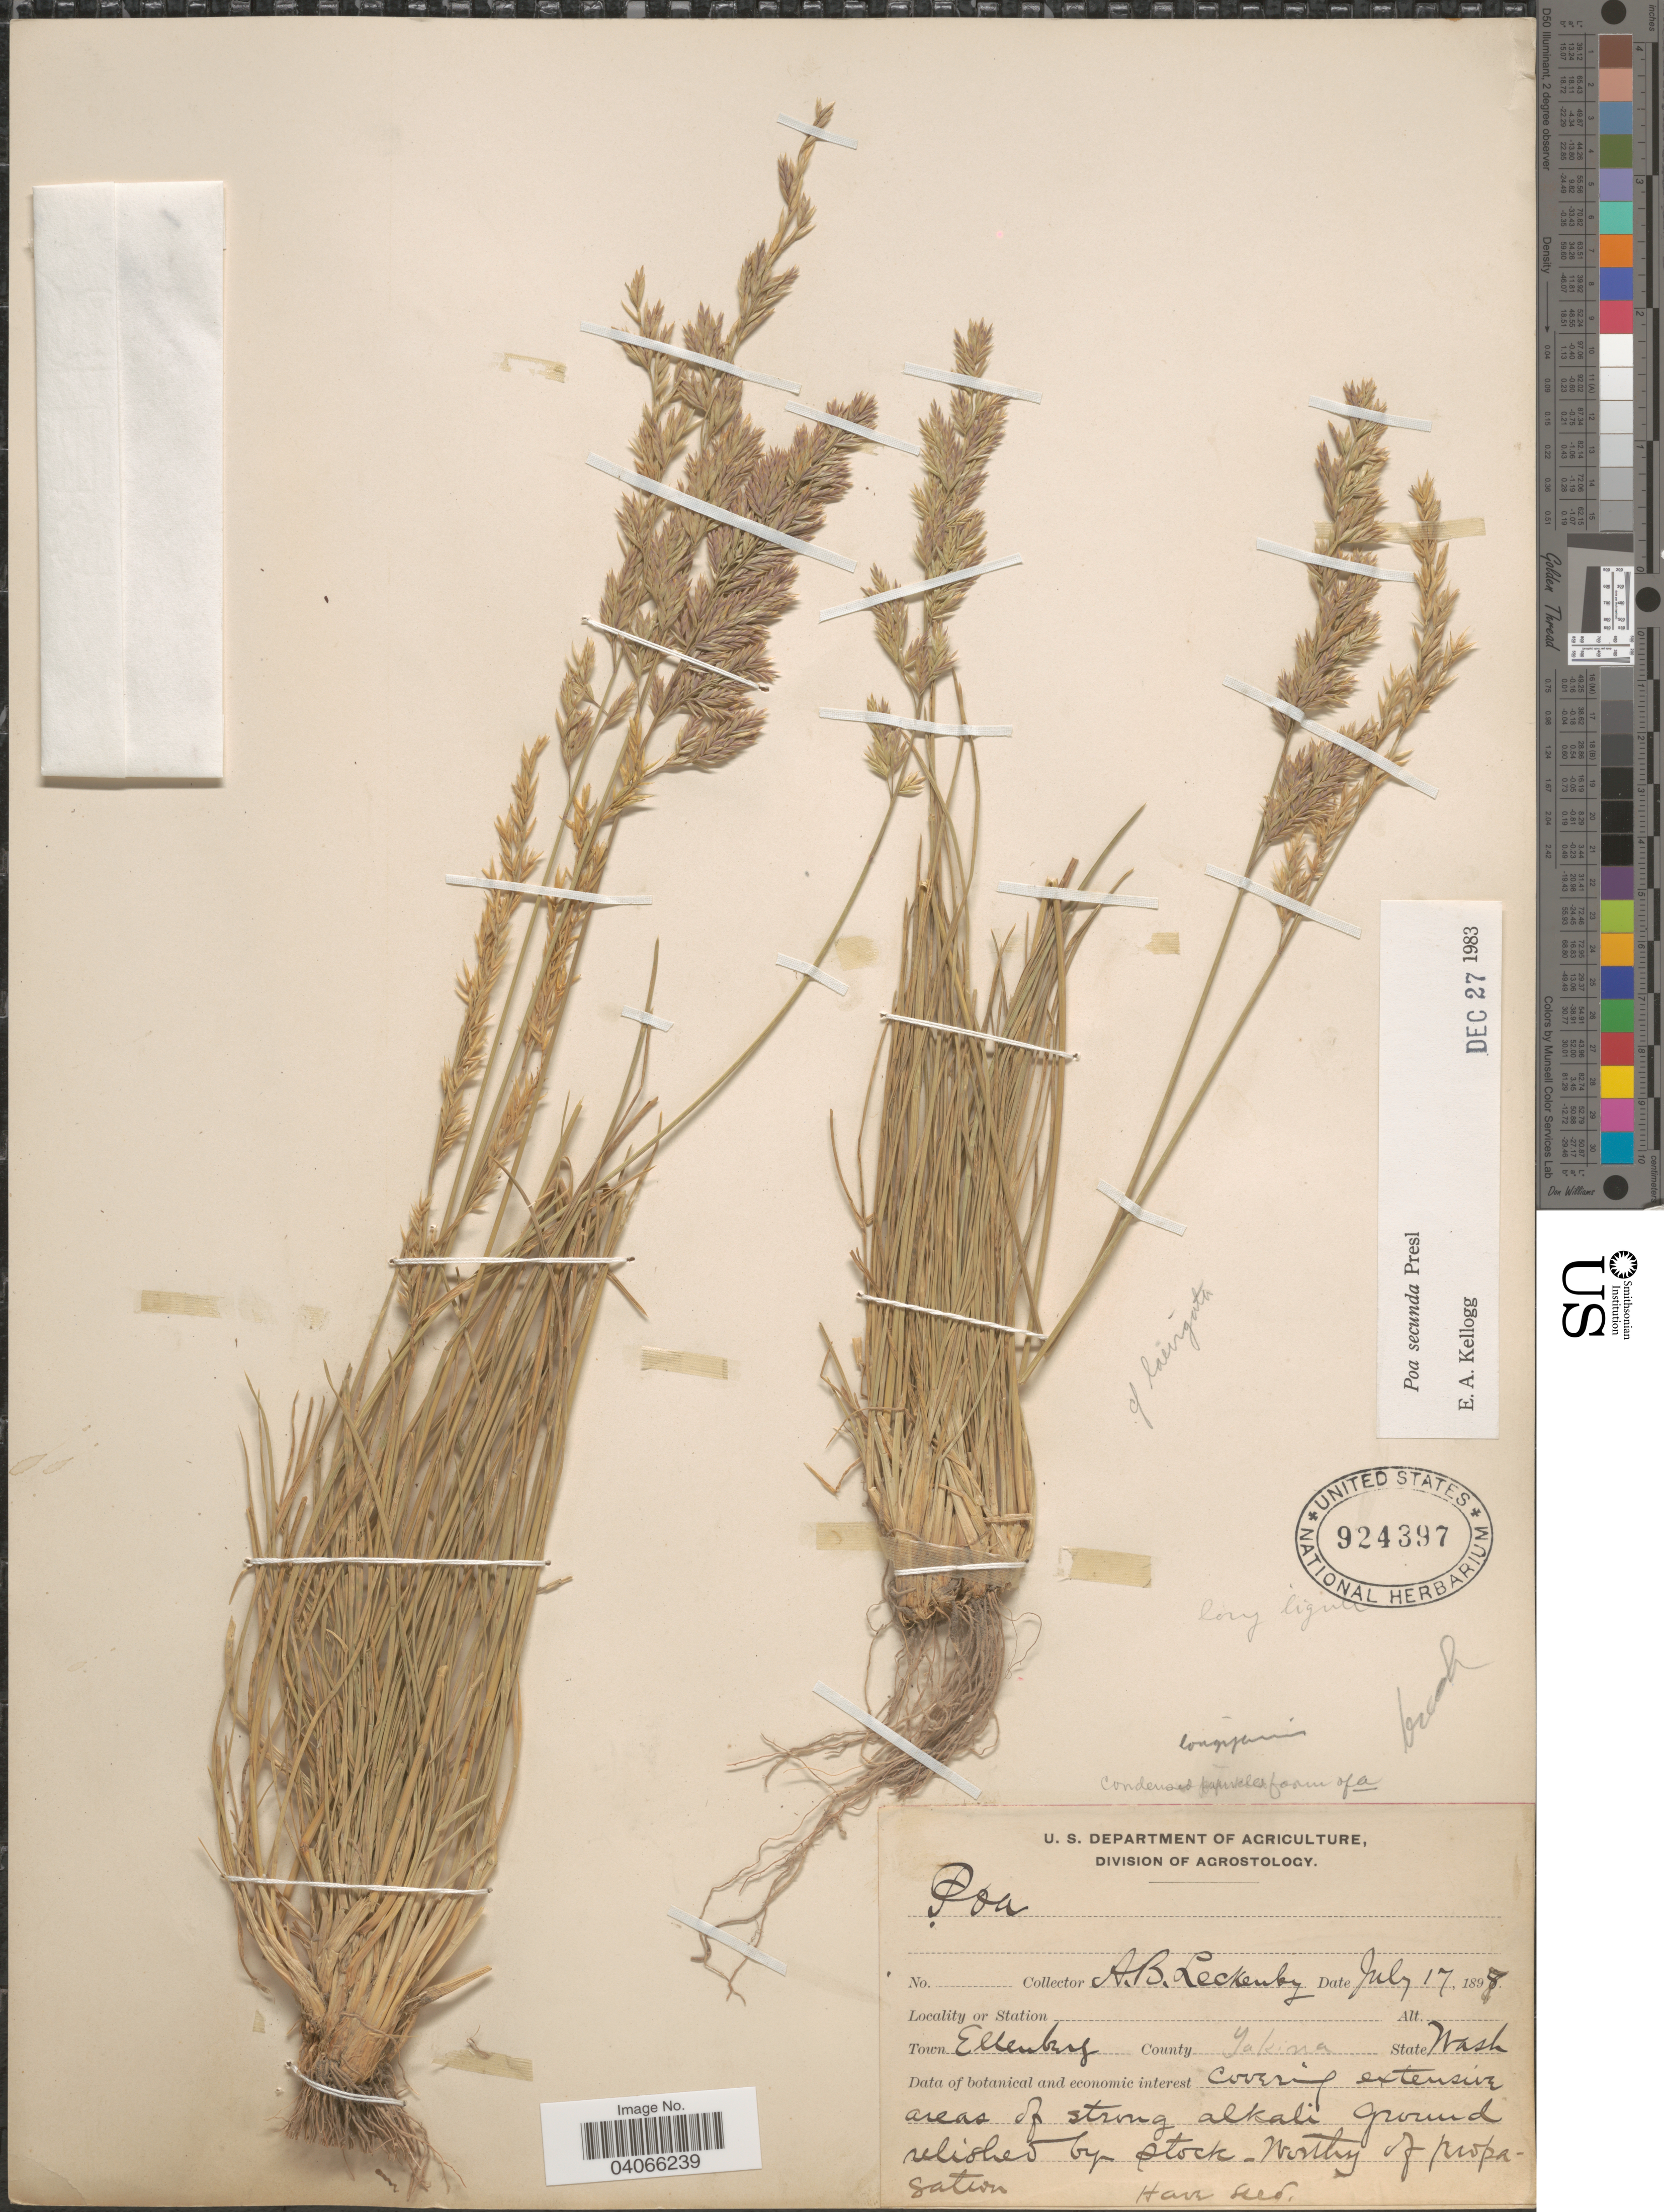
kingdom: Plantae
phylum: Tracheophyta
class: Liliopsida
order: Poales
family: Poaceae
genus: Poa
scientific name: Poa secunda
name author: J. Presl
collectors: A. Leckenby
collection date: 1898-07-17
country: United States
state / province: Washington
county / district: Yakima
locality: Town Ellenburg. County Yakima.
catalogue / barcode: US 924397